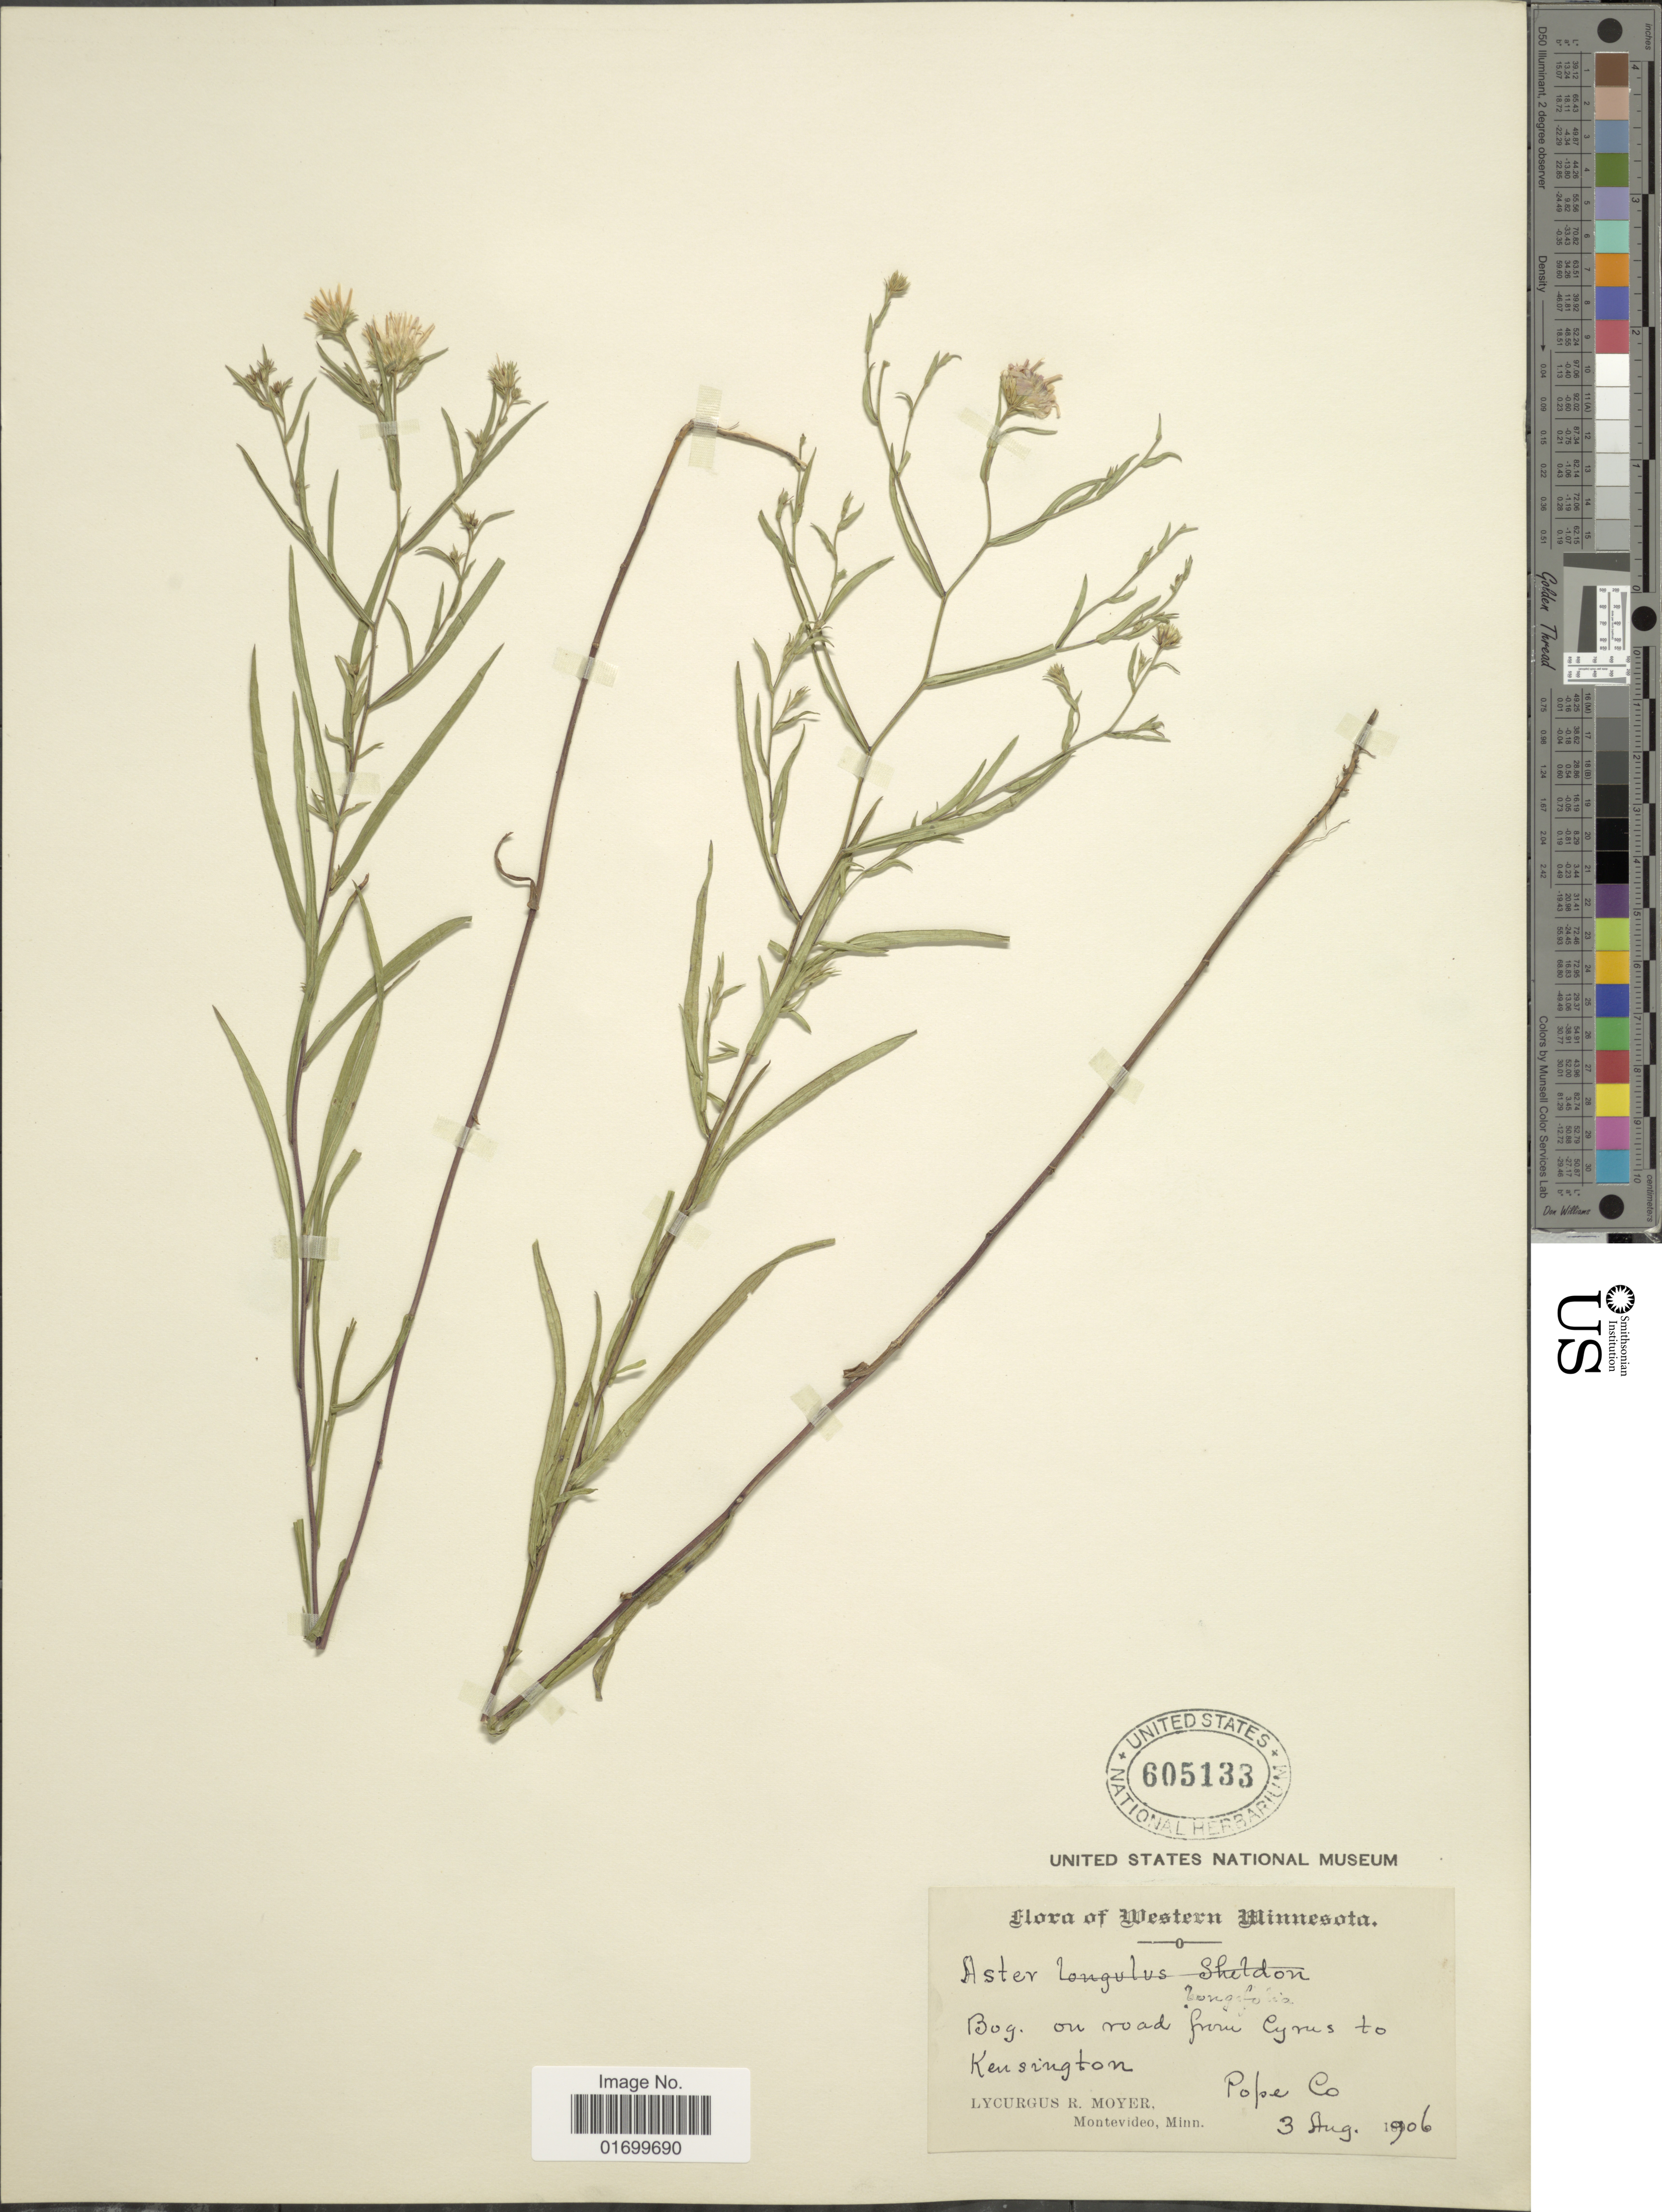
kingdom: Plantae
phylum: Tracheophyta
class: Magnoliopsida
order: Asterales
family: Asteraceae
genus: Symphyotrichum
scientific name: Symphyotrichum boreale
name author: (Torr. & A. Gray) Á. Löve & D. Löve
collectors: L. Moyer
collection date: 1906-08-03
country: United States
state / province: Minnesota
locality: Western Minnesota, Bog, on road from Cyrus to Kesington, Pope Co.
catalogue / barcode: US 605133